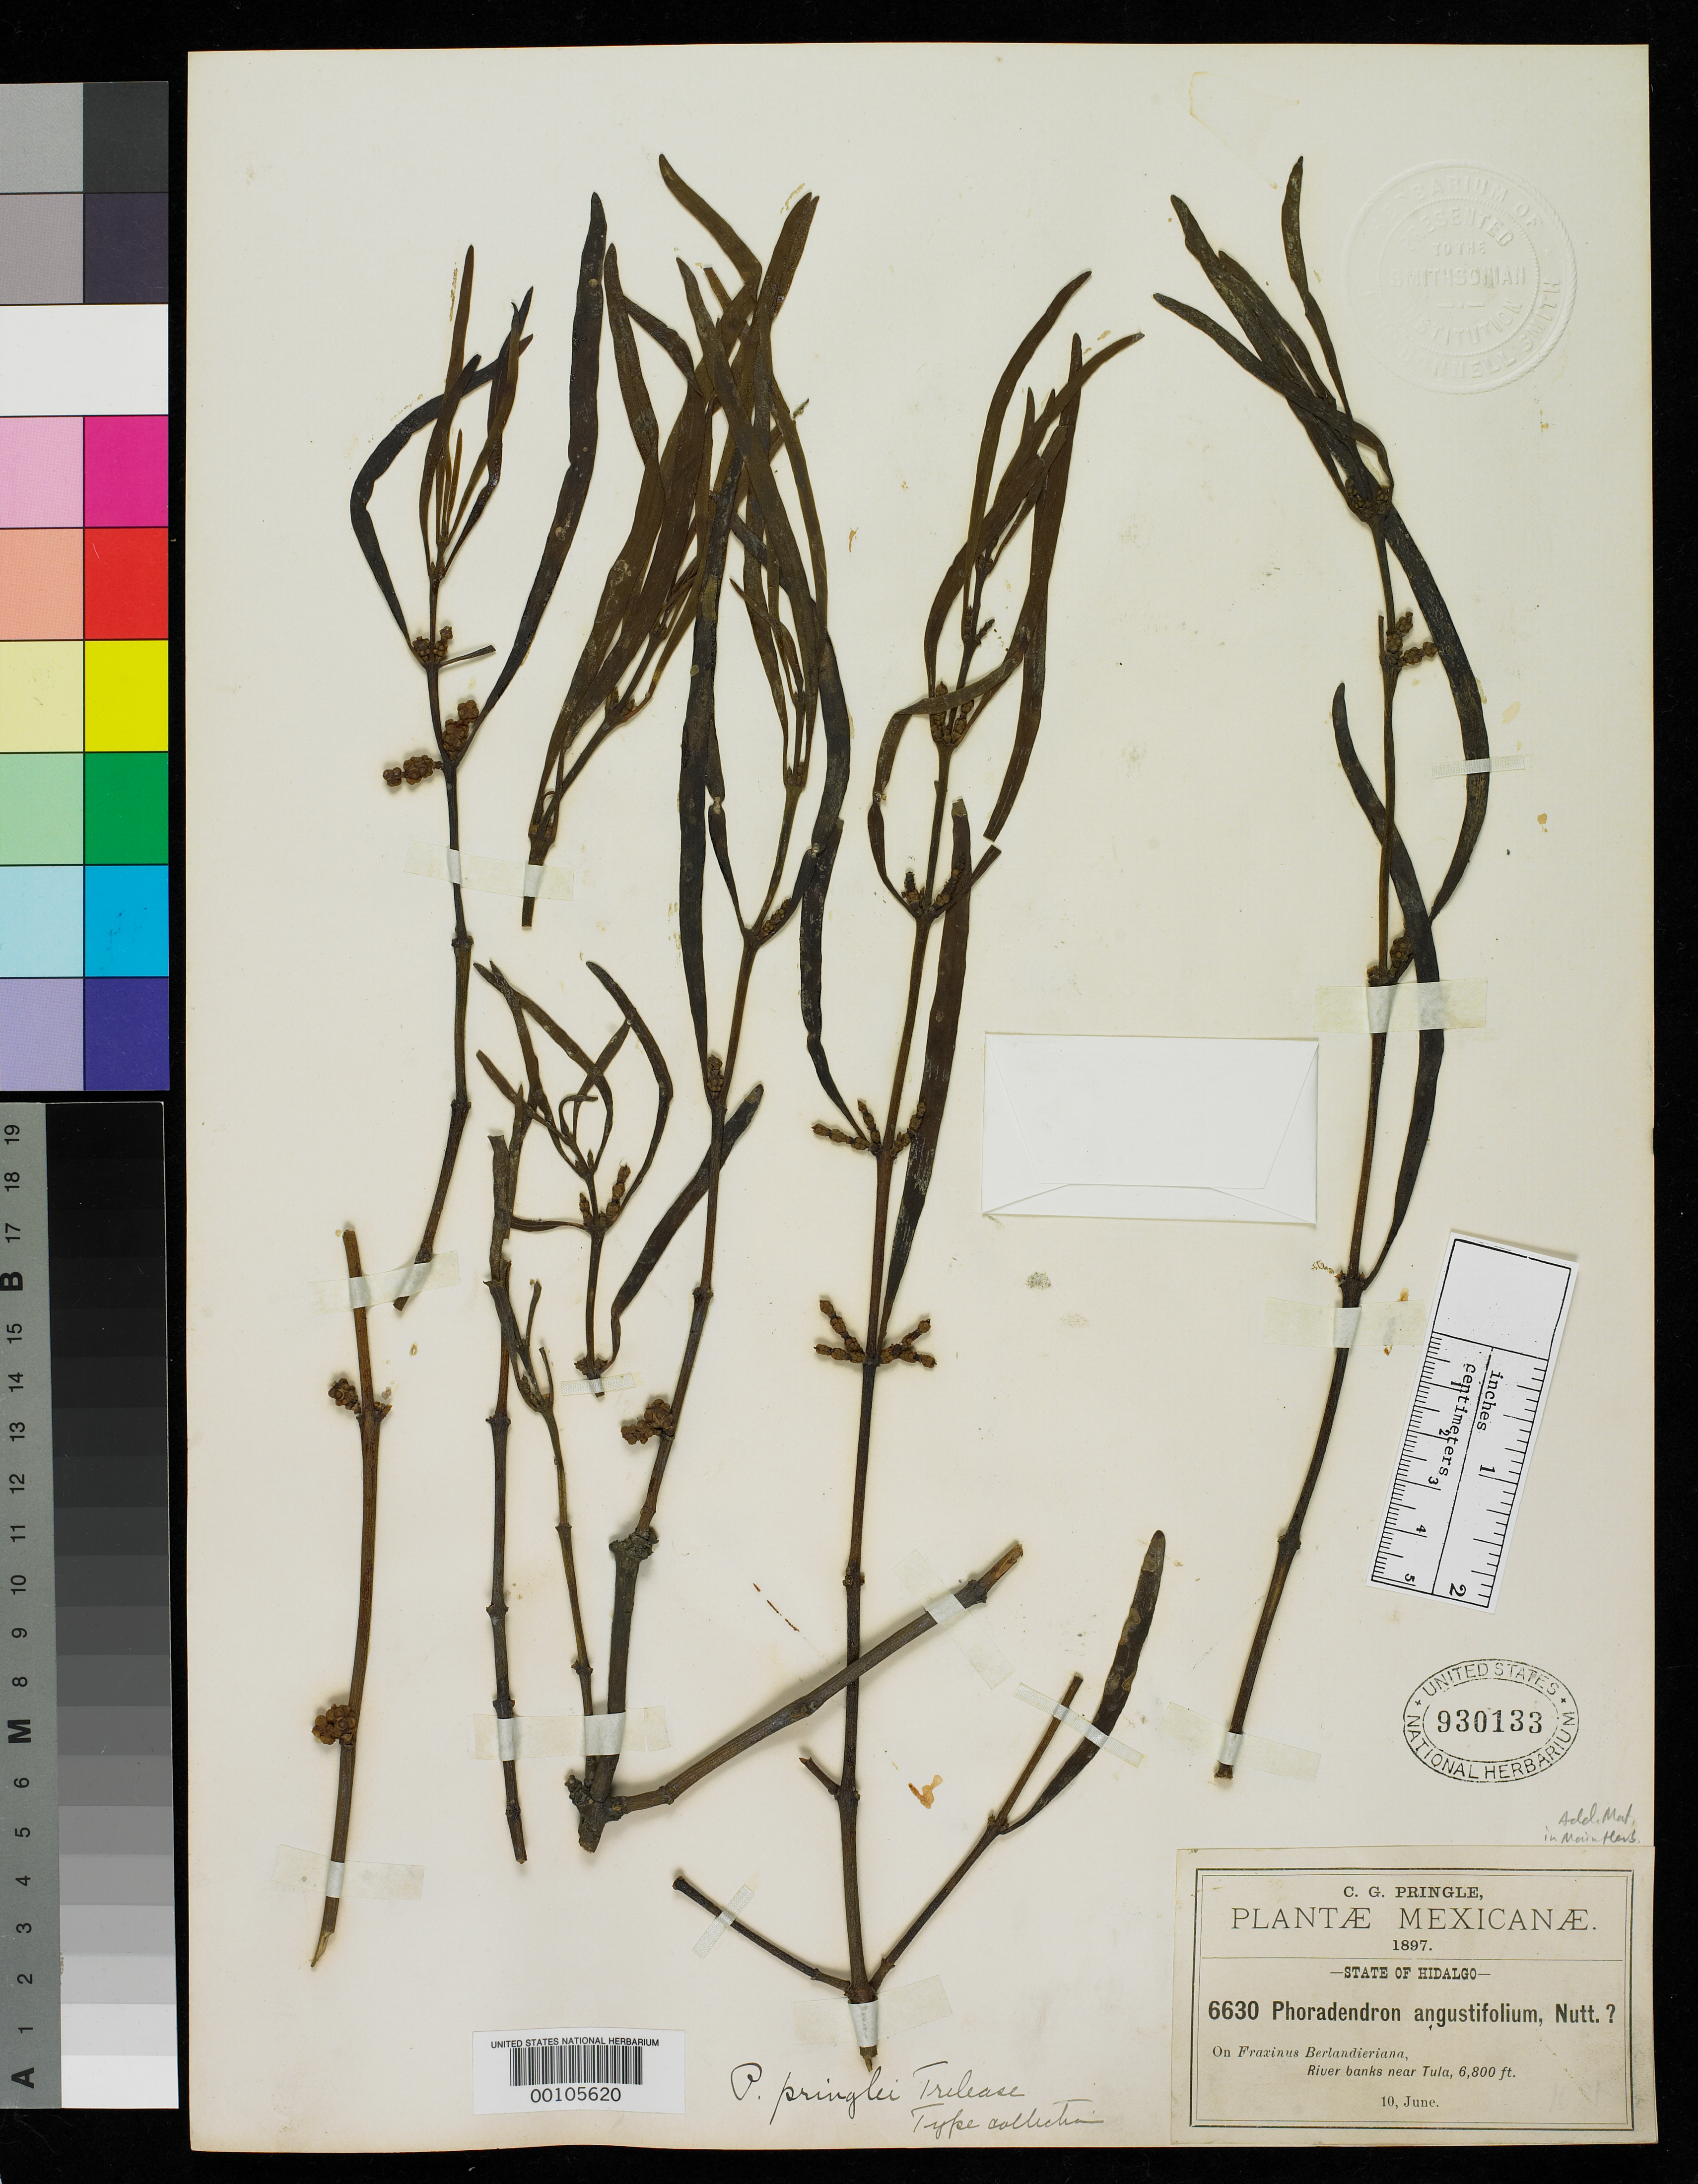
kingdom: Plantae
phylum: Tracheophyta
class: Magnoliopsida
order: Santalales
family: Viscaceae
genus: Phoradendron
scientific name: Phoradendron pringlei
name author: Trel.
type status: Isotype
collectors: C. G. Pringle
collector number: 6630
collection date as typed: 10 Jun 1897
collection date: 1897-06-10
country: Mexico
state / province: Hidalgo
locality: Tula.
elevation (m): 2073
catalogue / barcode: US 930133